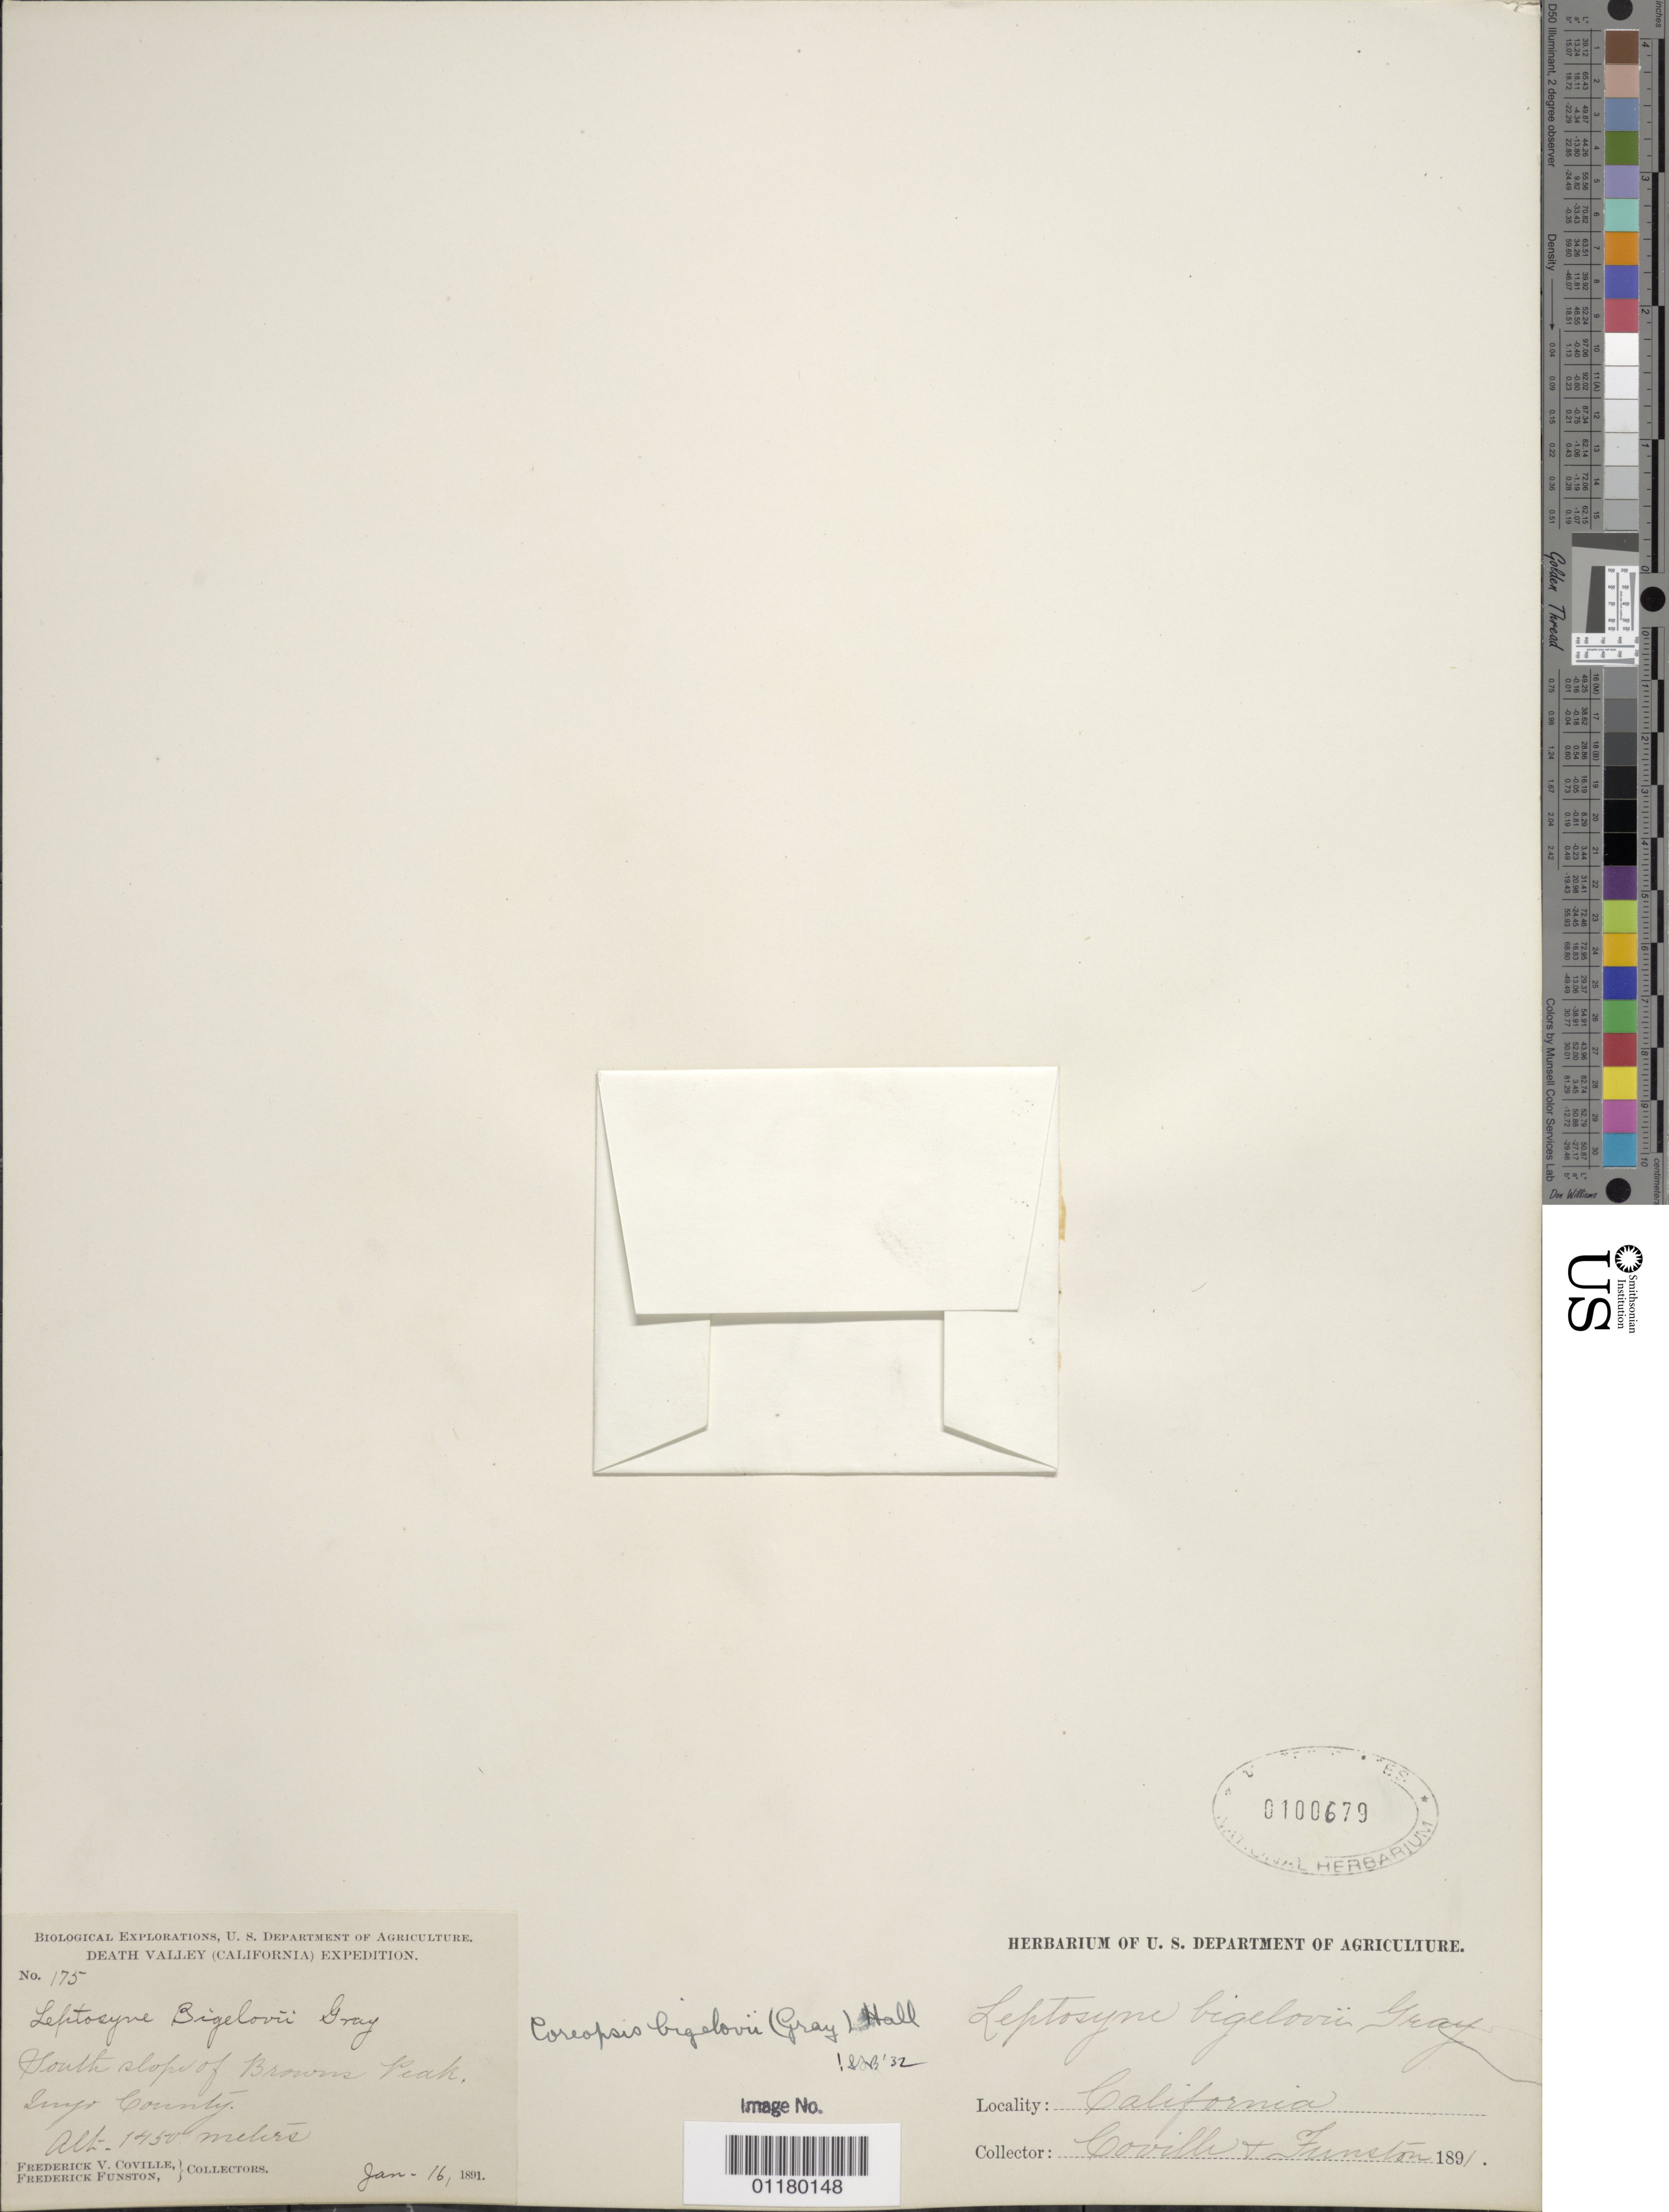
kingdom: Plantae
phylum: Tracheophyta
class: Magnoliopsida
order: Asterales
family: Asteraceae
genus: Coreopsis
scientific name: Coreopsis bigelovii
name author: (A. Gray) Voss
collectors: F. V. Coville & F. Funston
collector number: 175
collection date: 1891-01-16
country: United States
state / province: California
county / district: Inyo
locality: South slope of Brown's Peak.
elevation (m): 1450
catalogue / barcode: US 100679